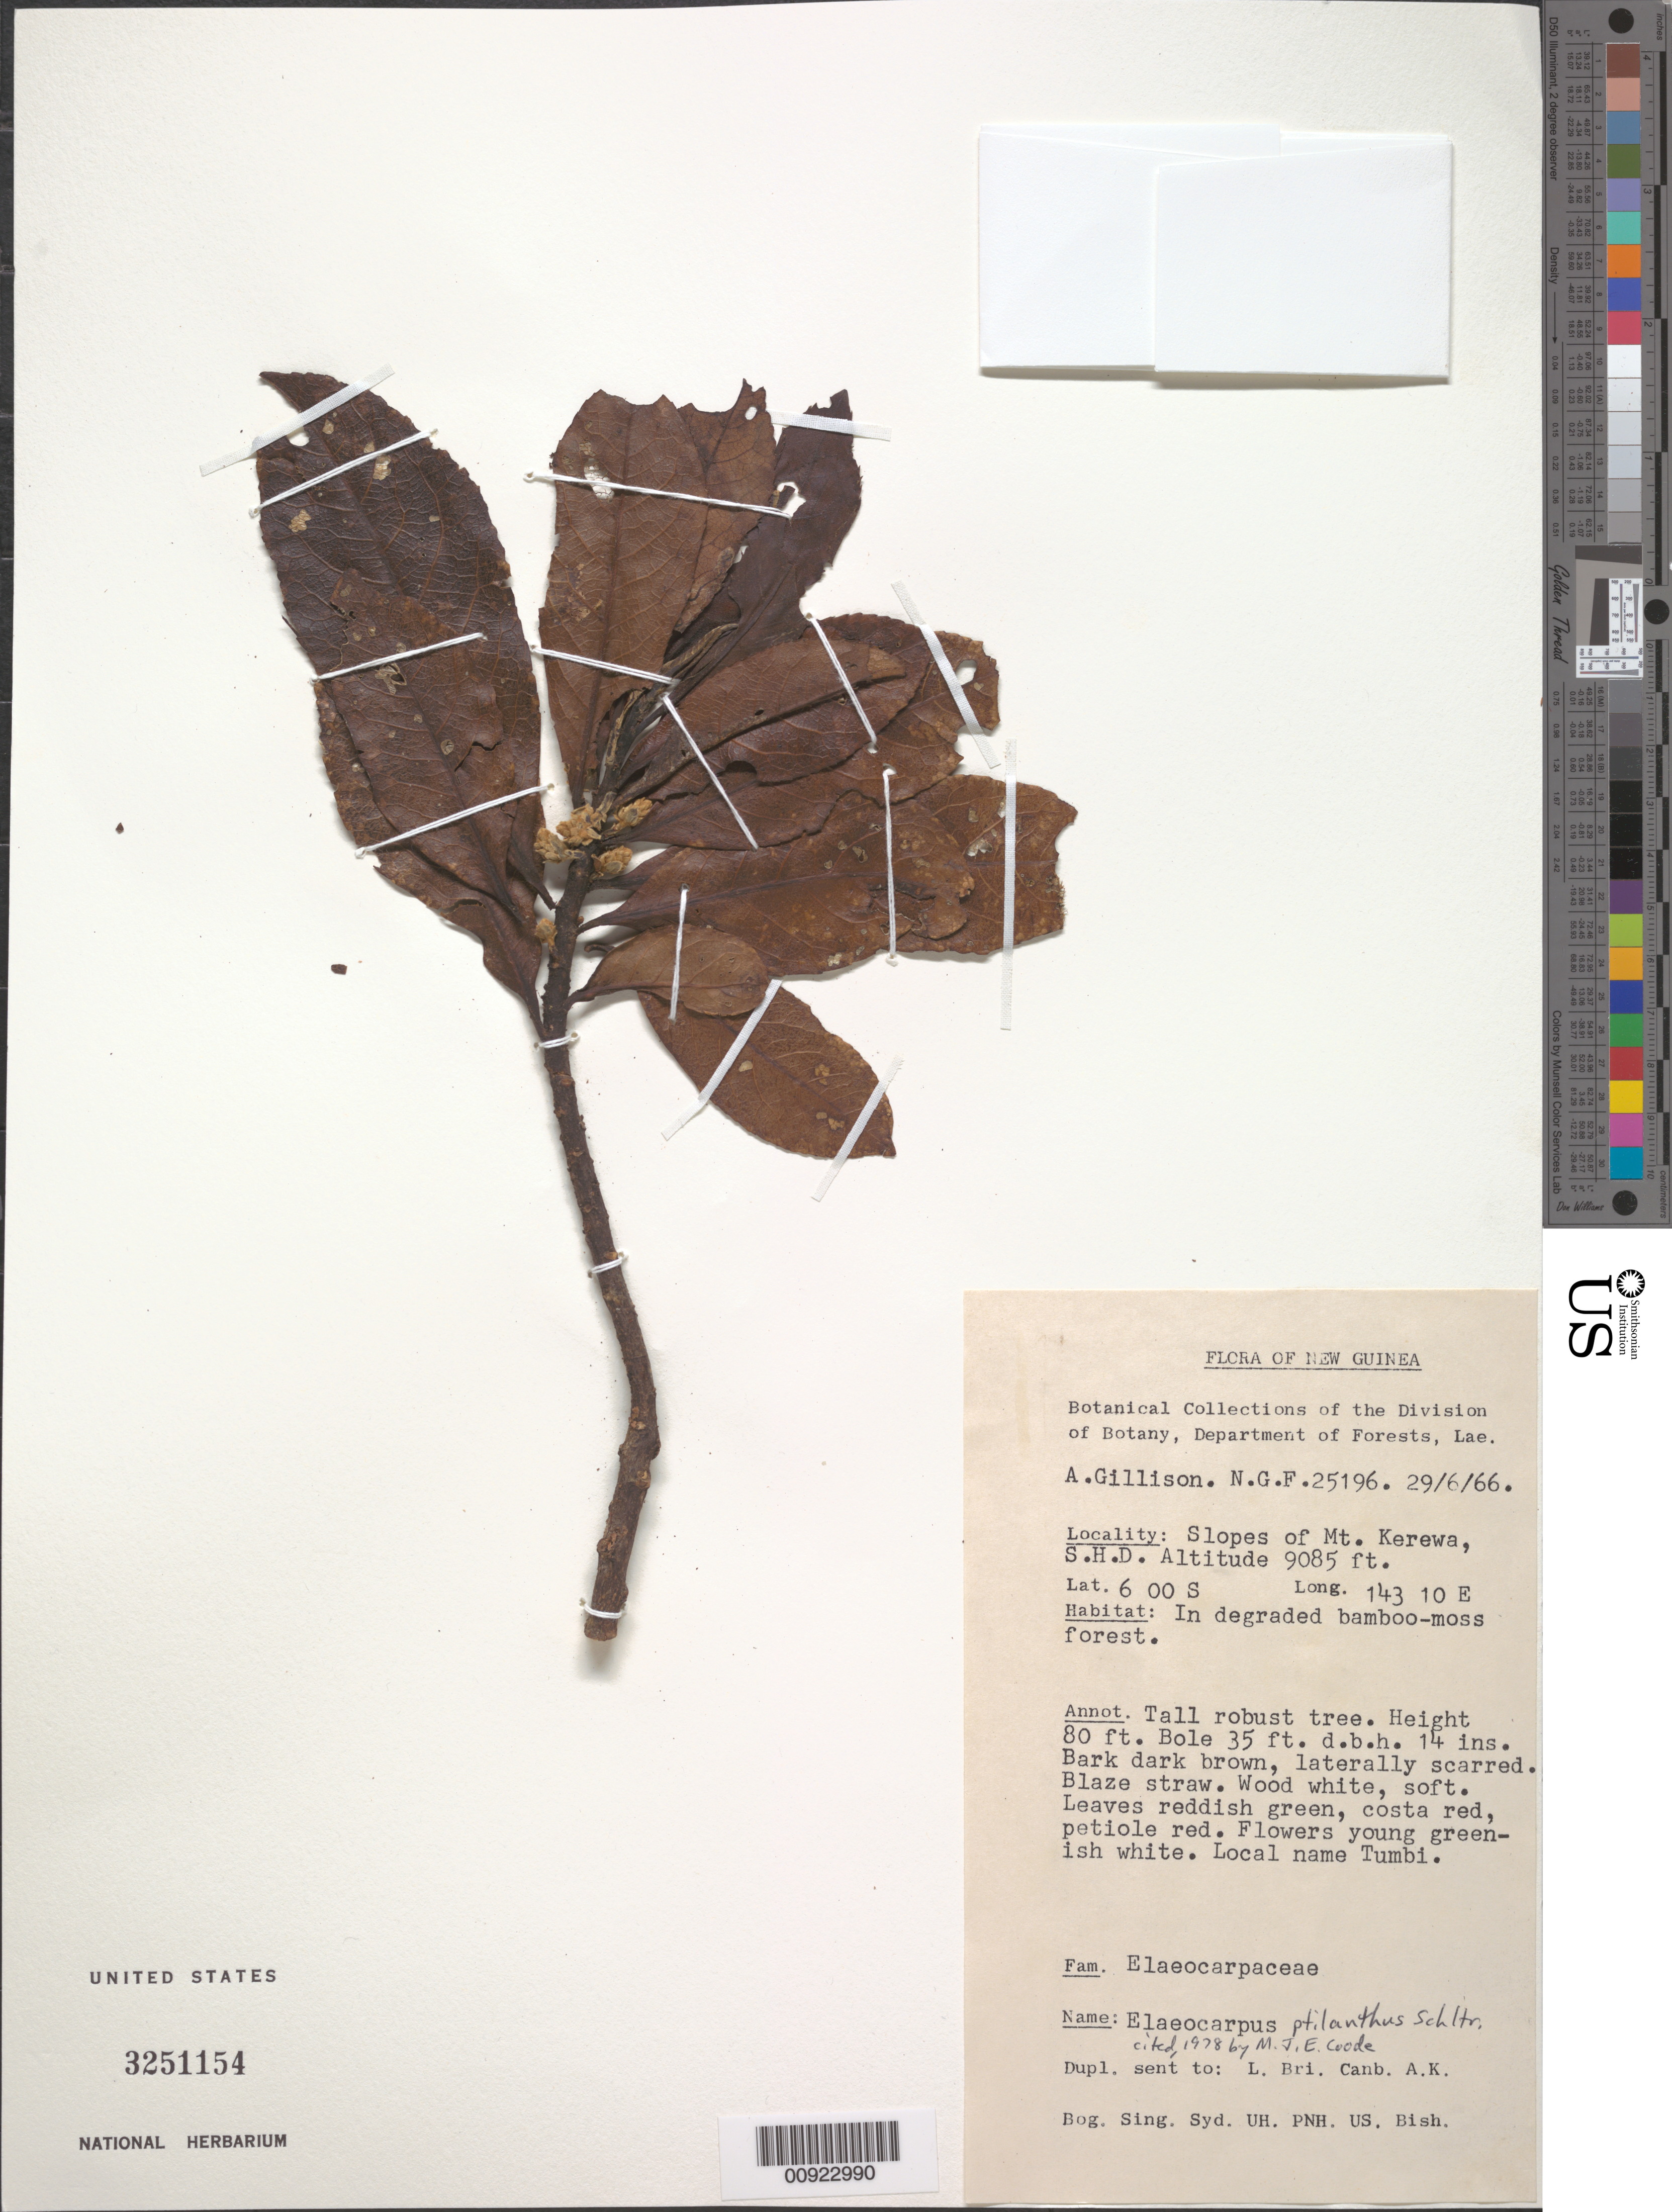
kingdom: Plantae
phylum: Tracheophyta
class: Magnoliopsida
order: Oxalidales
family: Elaeocarpaceae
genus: Elaeocarpus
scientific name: Elaeocarpus ptilanthus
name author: Schltr.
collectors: A. Gillison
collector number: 25196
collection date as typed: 29 Jun 1966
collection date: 1966-06-29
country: Papua New Guinea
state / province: Southern Highlands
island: New Guinea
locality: Slopes of Mt. Kerewa, S.H.D.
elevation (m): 2769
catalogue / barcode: US 3251154